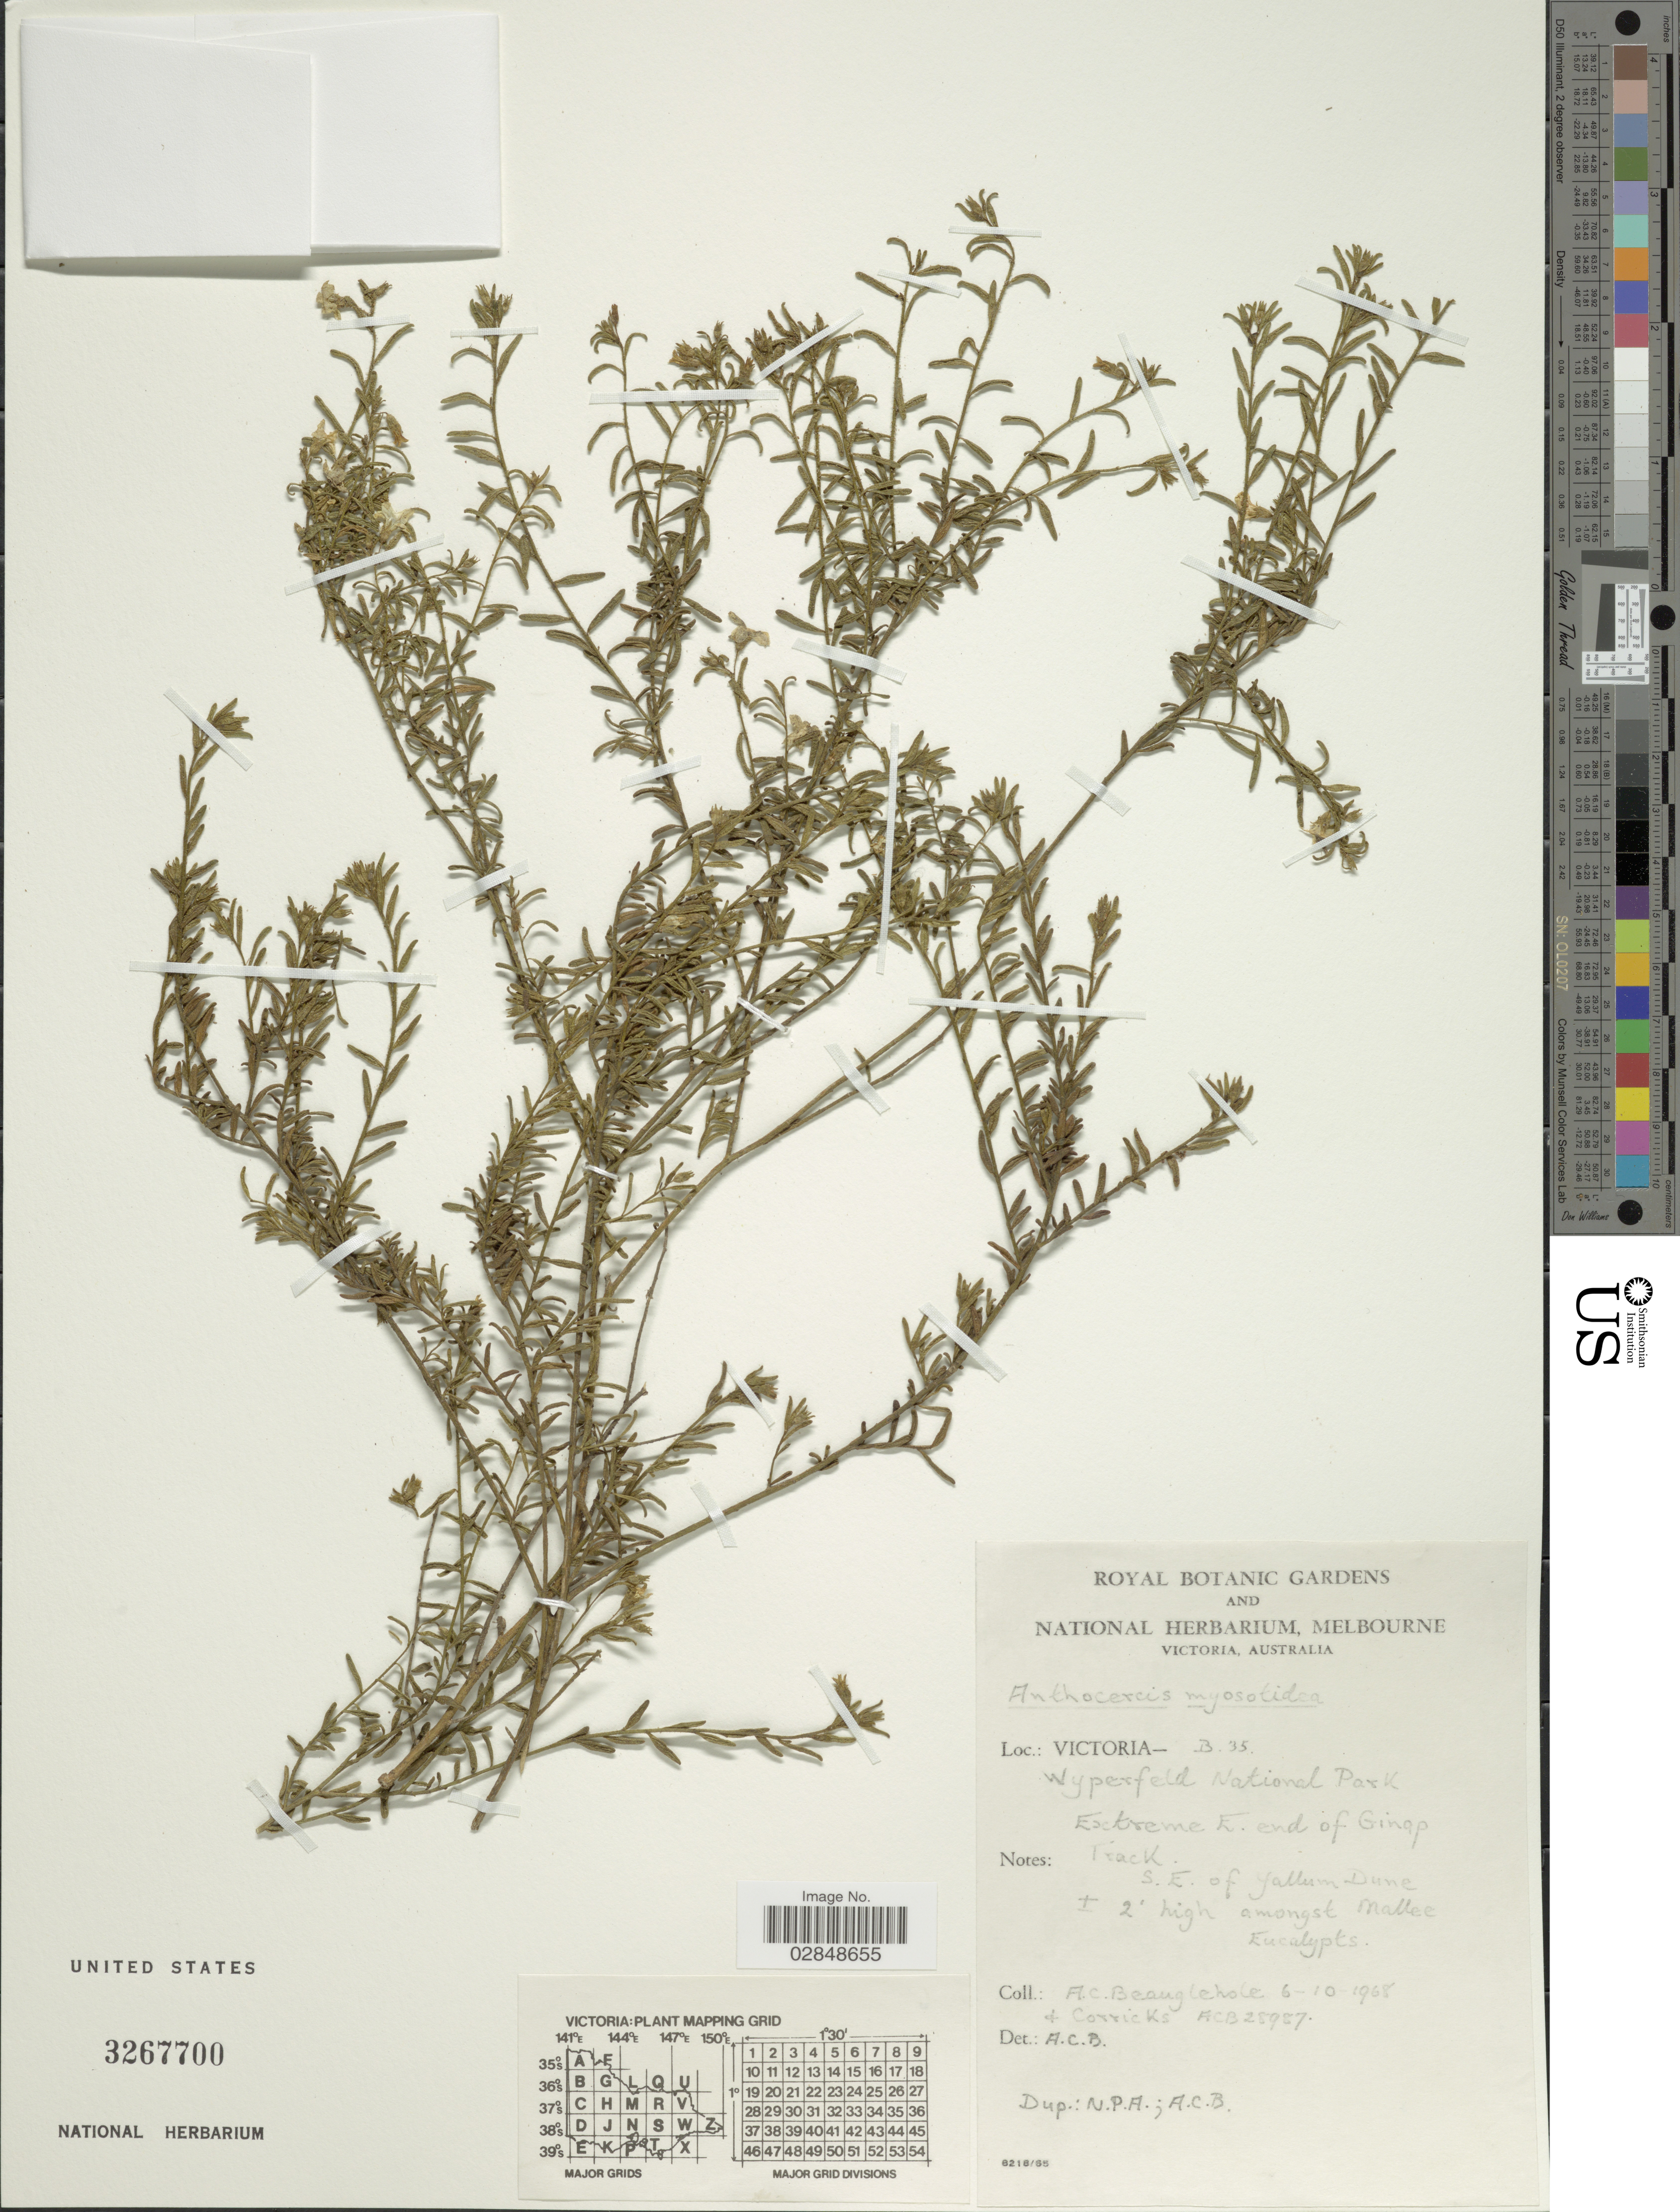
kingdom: Plantae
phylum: Tracheophyta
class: Magnoliopsida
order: Solanales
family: Solanaceae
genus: Cyphanthera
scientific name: Cyphanthera myosotidea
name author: (F. Muell.) Haegi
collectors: A. Beauglehole & Corricks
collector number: ACB28987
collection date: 1968-10-06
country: Australia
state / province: Victoria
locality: Victoria- B.35. Wyperfeld National Park. Extreme E. end of Ginap Track. S.E. of Yallum Dune.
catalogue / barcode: US 3267700